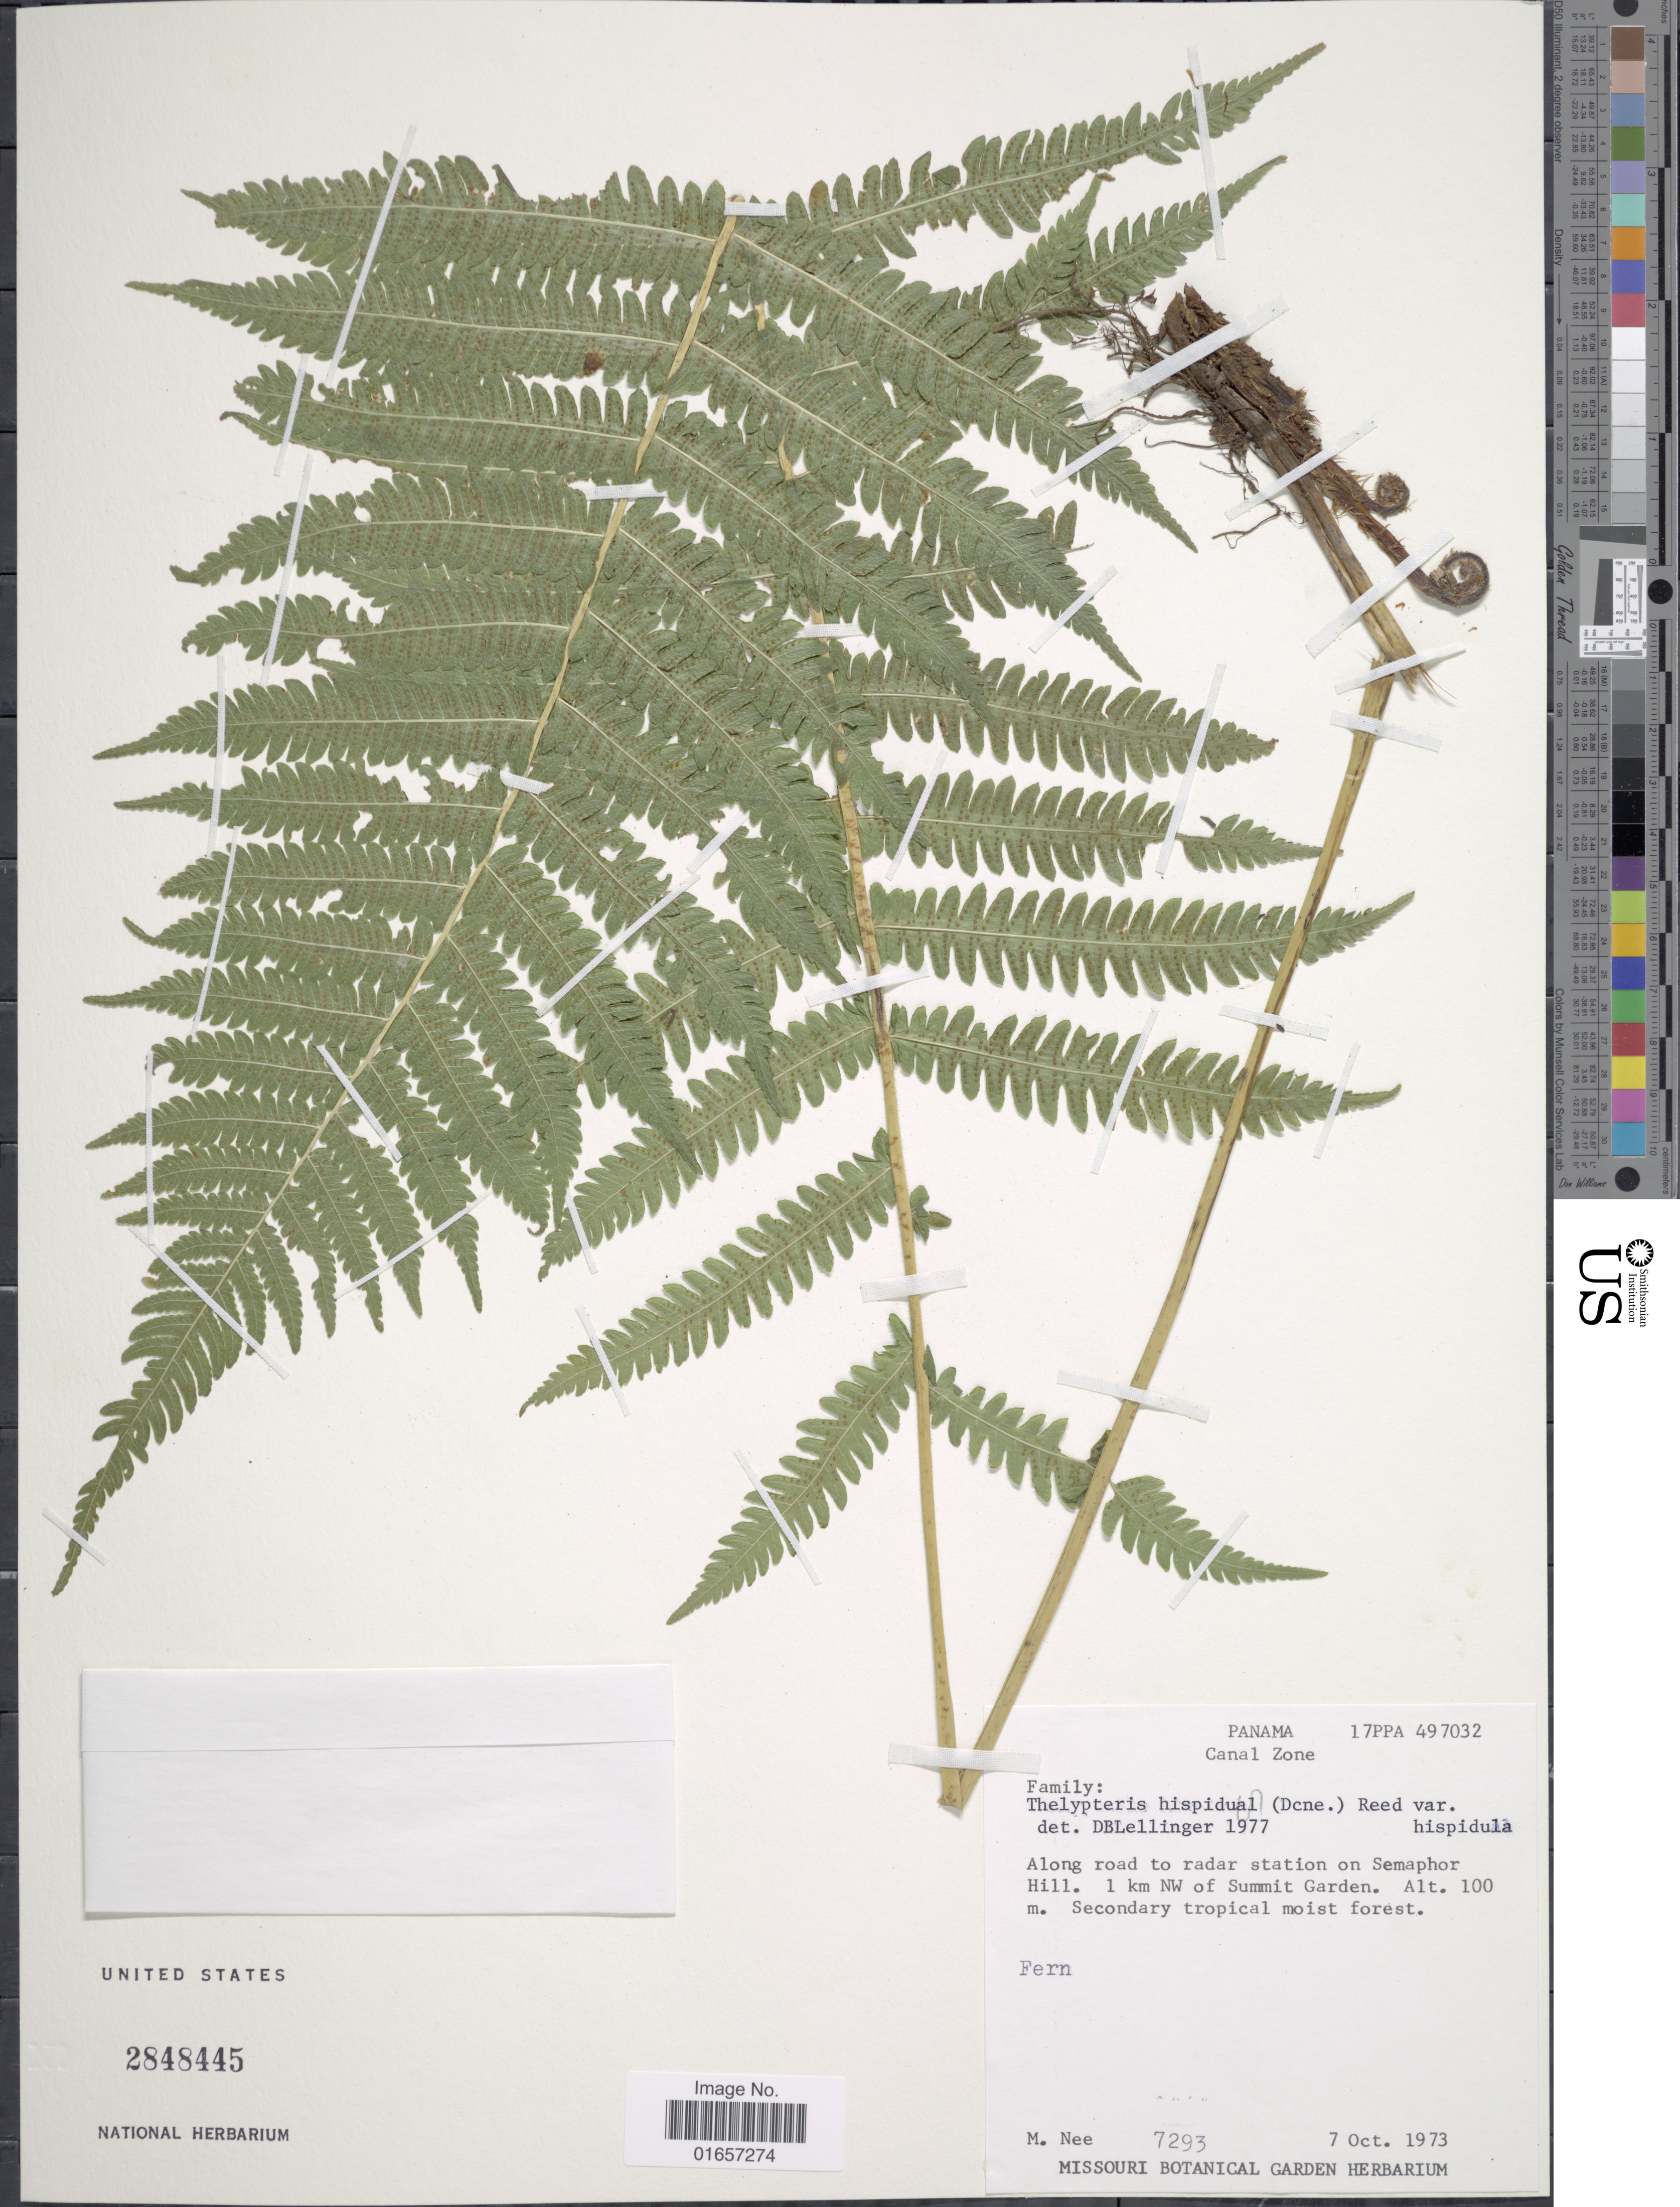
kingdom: Plantae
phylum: Tracheophyta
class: Polypodiopsida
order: Polypodiales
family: Thelypteridaceae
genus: Christella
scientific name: Christella hispidula var. hispidula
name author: (Decne.) Holttum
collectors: M. Nee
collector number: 7293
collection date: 1973-10-07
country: Panama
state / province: Colón / Panamá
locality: Canal Zone, along road to radar station on Semaphor Hill. 1 km NW of Summit Garden. Secondary tropical moist forest.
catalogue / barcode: US 2848445